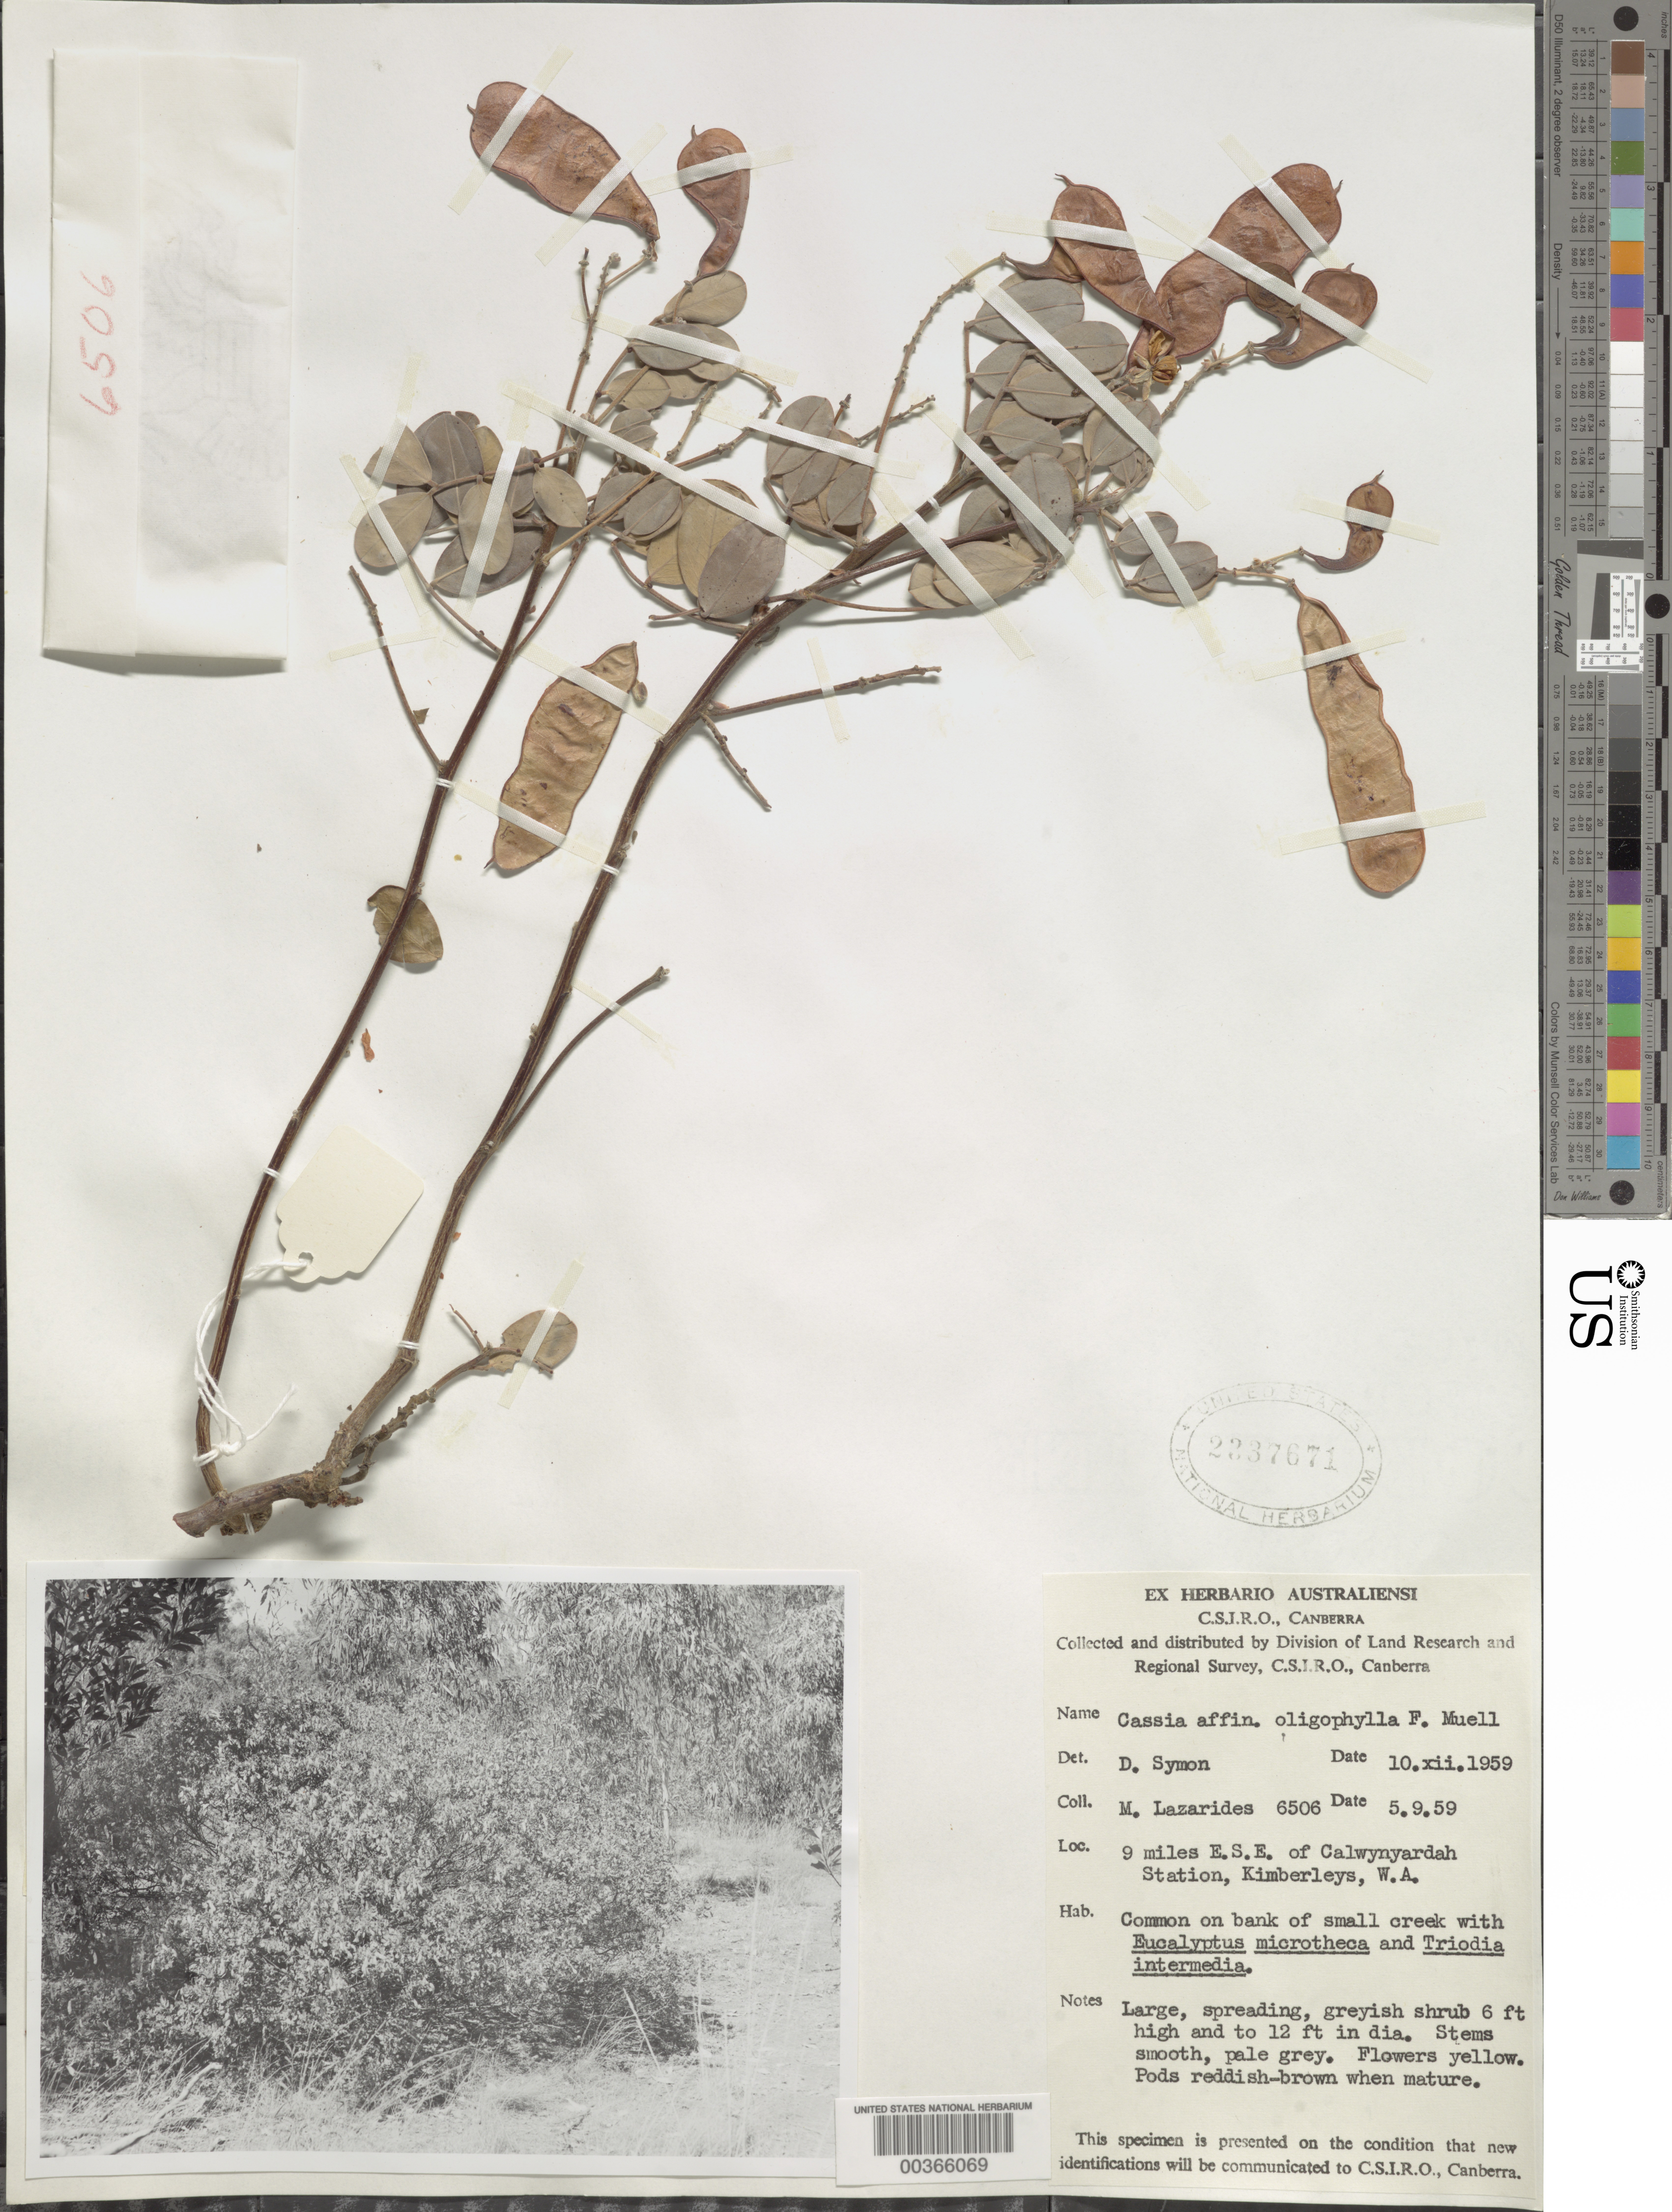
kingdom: Plantae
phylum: Tracheophyta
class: Magnoliopsida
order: Fabales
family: Fabaceae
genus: Senna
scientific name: Senna artemisioides subsp. oligophylla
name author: (F. Muell.) Randell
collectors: M. Lazarides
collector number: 6506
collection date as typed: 05 Sep 1959 or 09 May 1959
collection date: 1959-05-09 or 1959-09-05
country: Australia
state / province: Western Australia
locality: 9 mi ese of calwynyardah station, kimberleys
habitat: On bank of small creek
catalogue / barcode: US 2337671